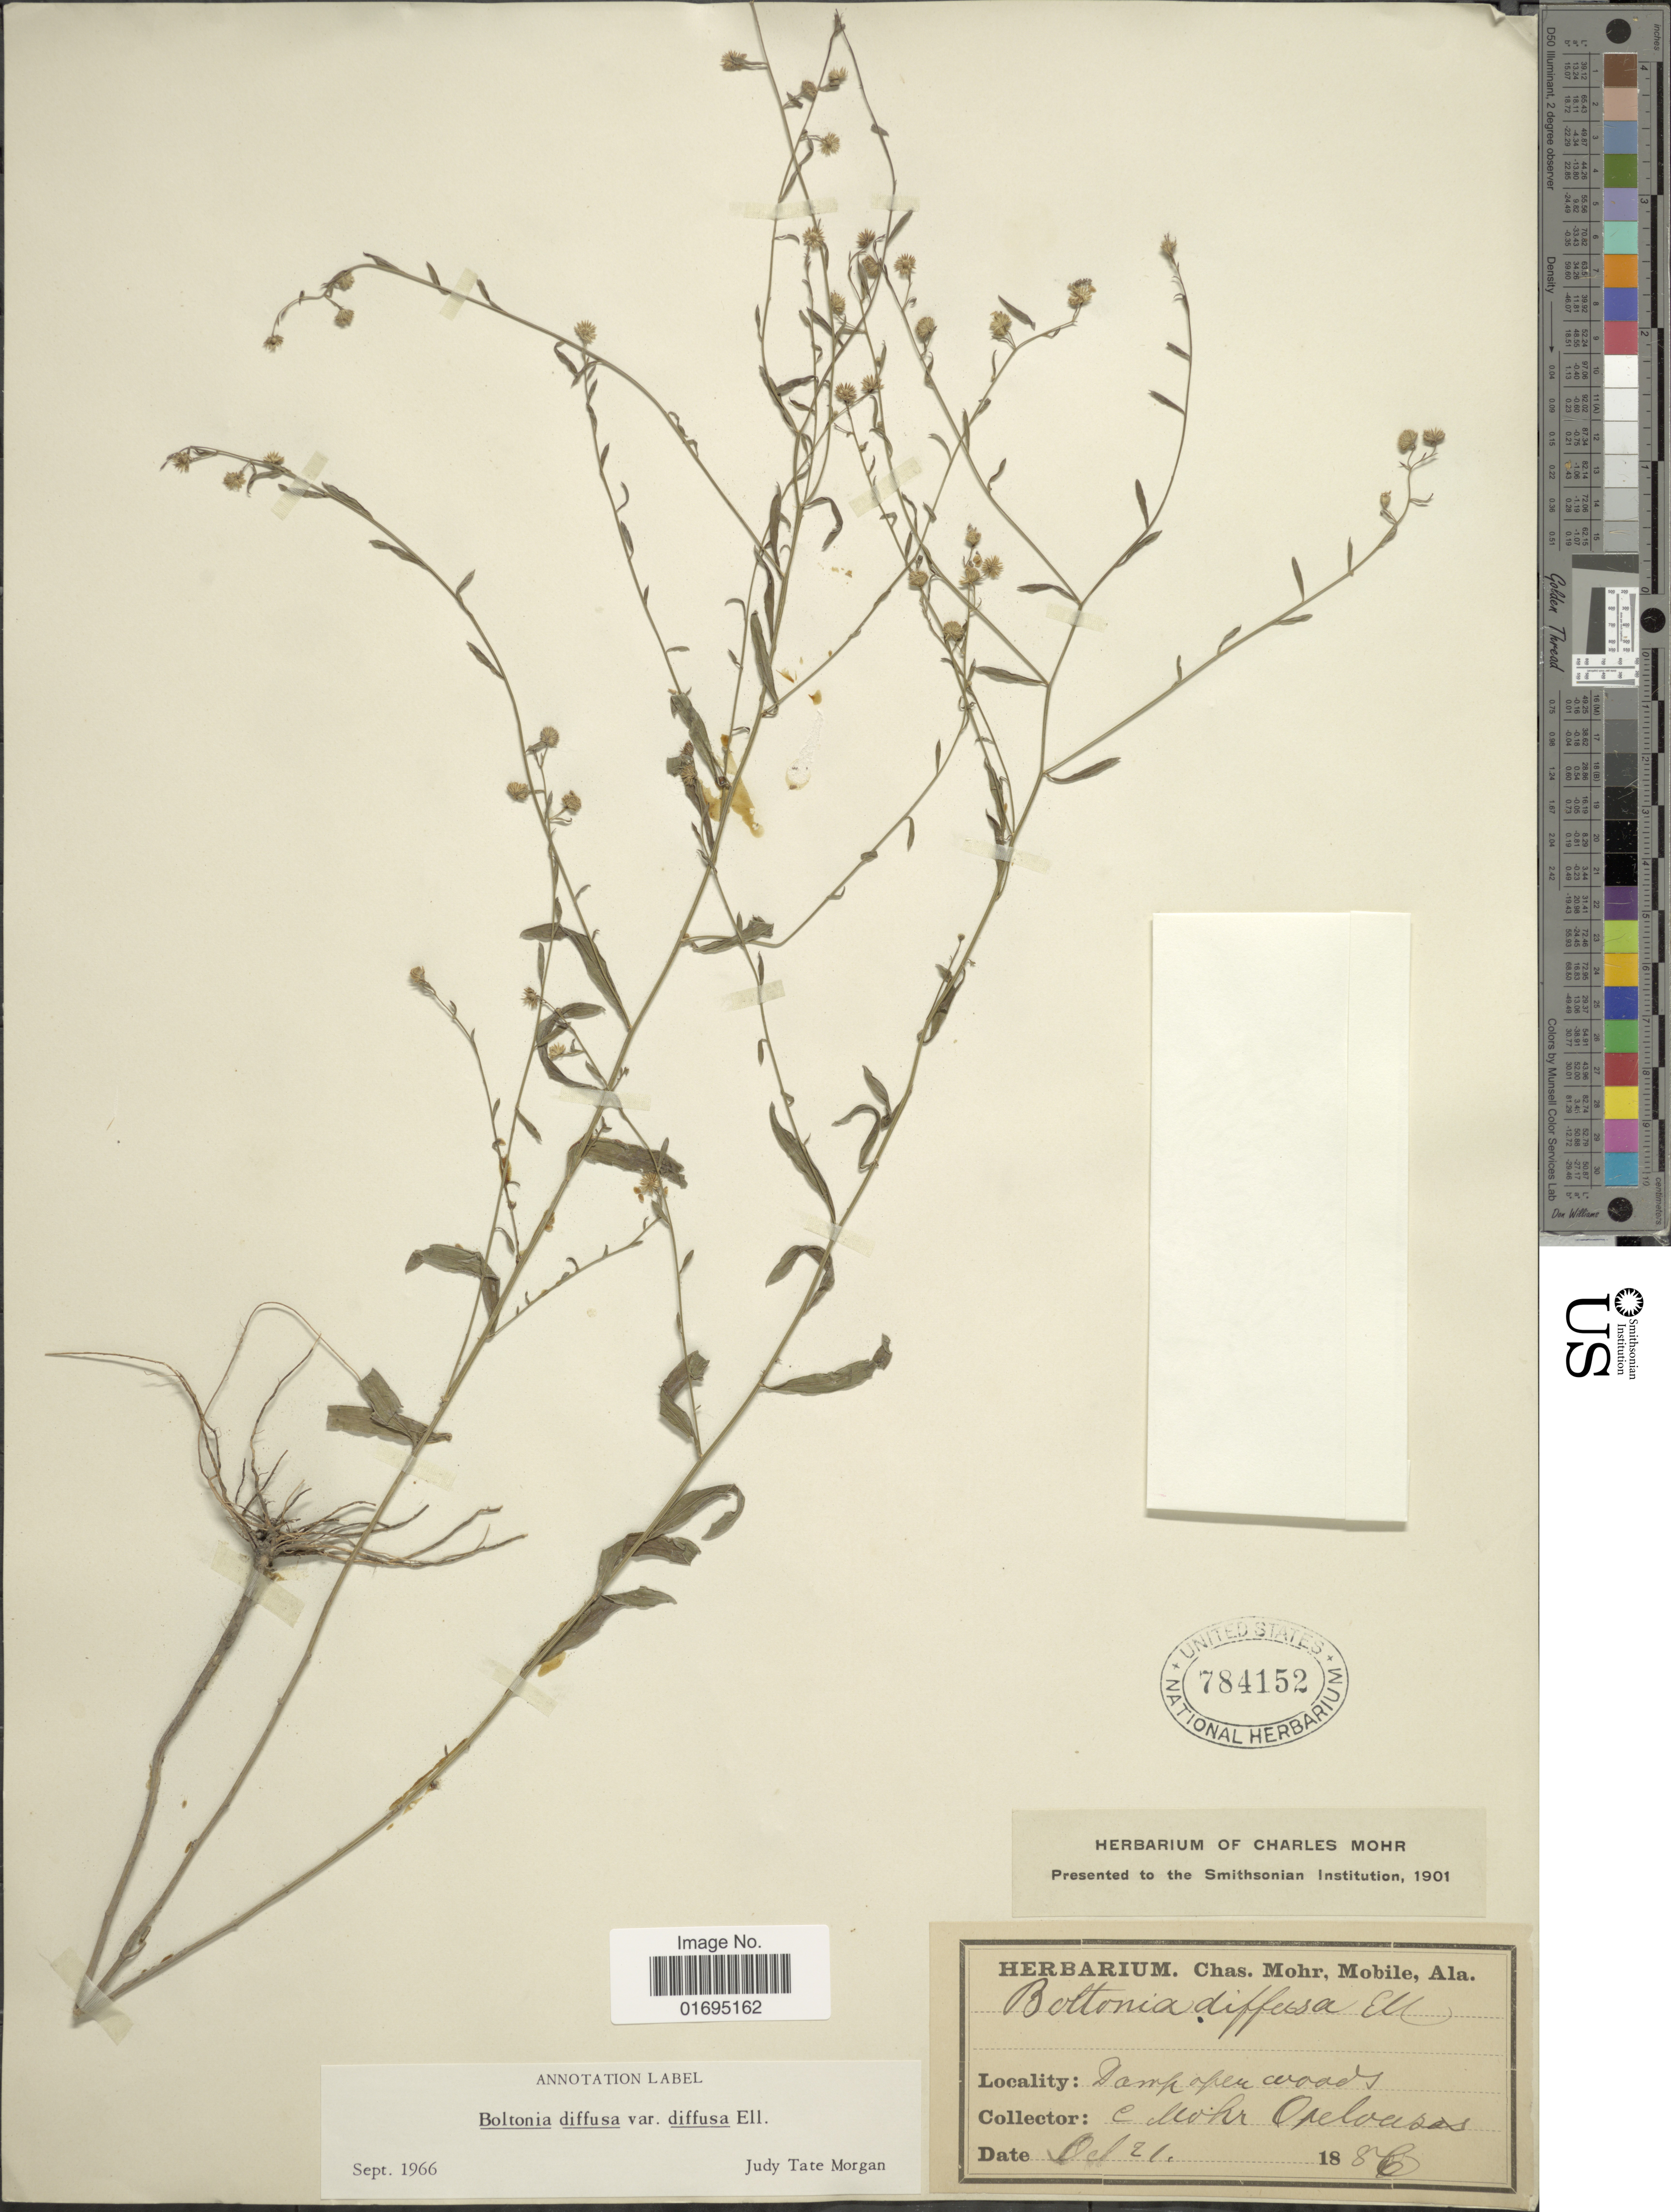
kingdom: Plantae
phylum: Tracheophyta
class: Magnoliopsida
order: Asterales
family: Asteraceae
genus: Boltonia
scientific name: Boltonia diffusa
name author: Elliott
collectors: Mohr, C. T. (herbarium)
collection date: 1886-10-21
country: United States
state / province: Louisiana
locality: Opelousas, damp open woods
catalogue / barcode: US 784152